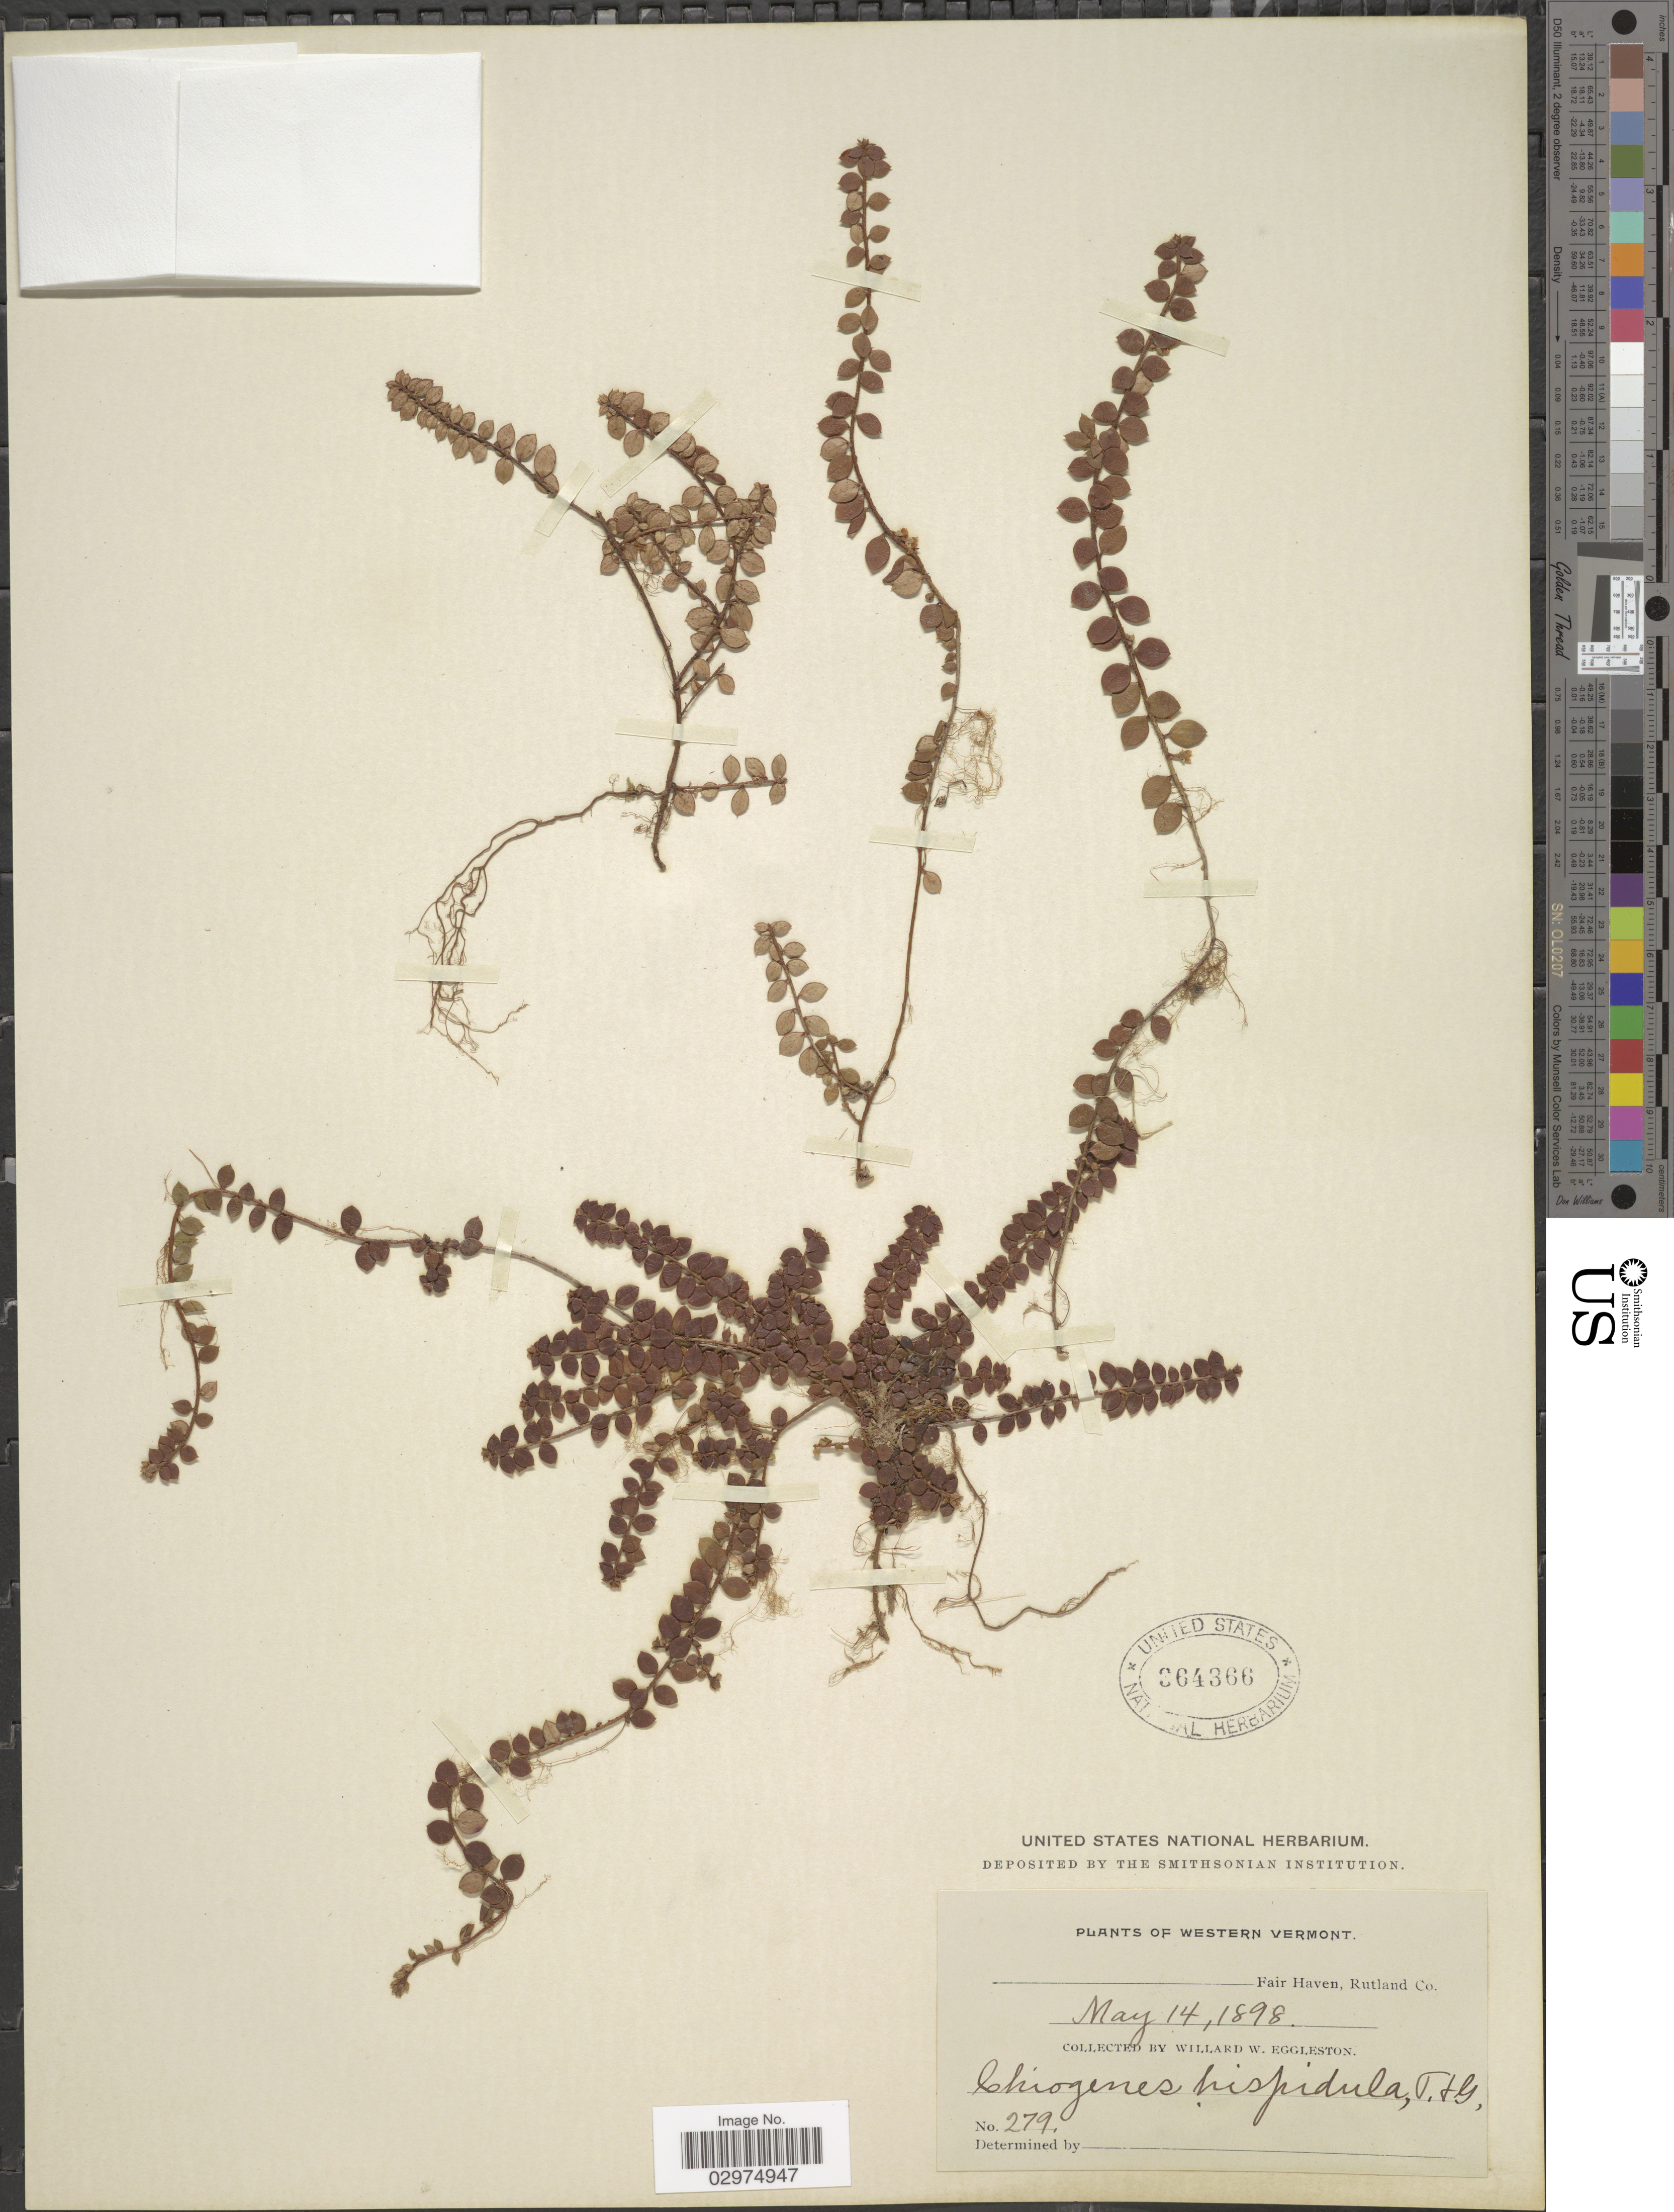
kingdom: Plantae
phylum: Tracheophyta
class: Magnoliopsida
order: Ericales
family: Ericaceae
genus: Gaultheria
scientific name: Gaultheria hispidula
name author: (L.) Muhl. ex Bigelow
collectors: W. W. Eggleston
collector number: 279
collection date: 1898-05-14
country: United States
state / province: Vermont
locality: Western Vermont. Fair Haven, Rutland Co.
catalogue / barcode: US 364366